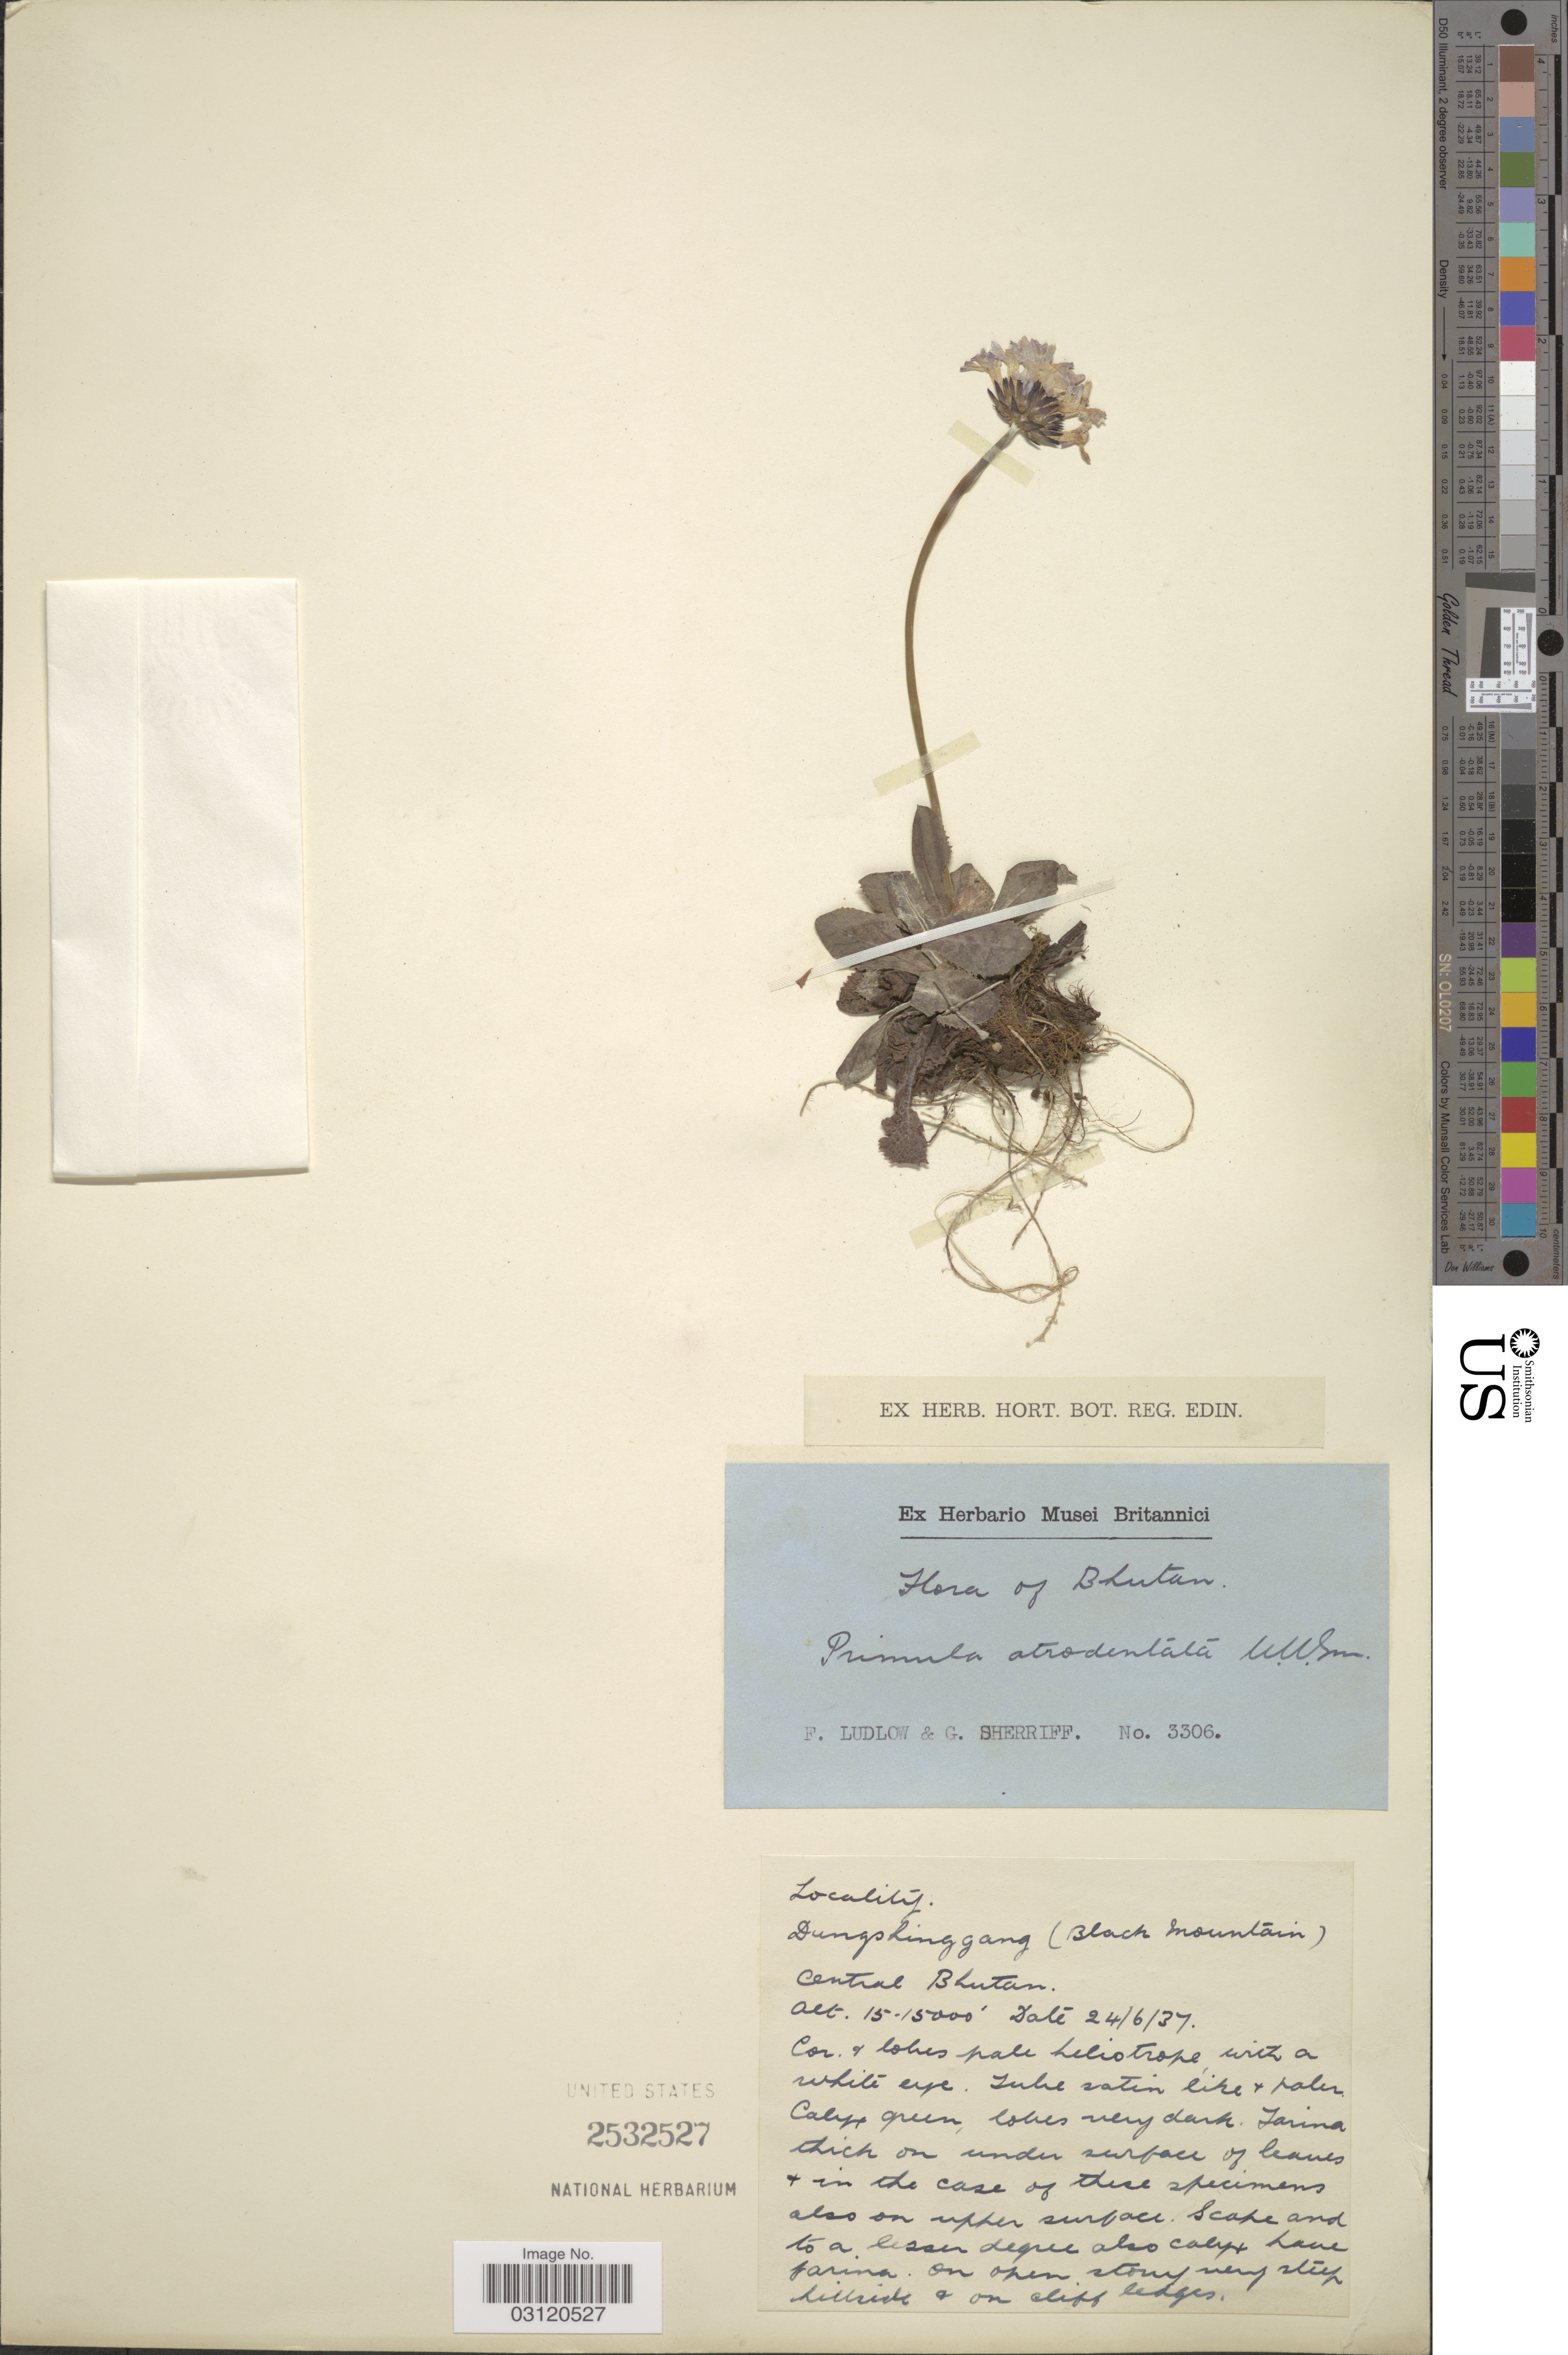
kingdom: Plantae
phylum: Tracheophyta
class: Magnoliopsida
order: Ericales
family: Primulaceae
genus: Primula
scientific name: Primula atrodentata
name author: W.W. Sm.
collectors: F. Ludlow & G. Sherriff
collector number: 3306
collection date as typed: Transcribed d/m/y: 24/6/37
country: Bhutan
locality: Dungshinggang (Black Mountain). Central Bhutan.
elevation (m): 4572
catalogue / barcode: US 2532527